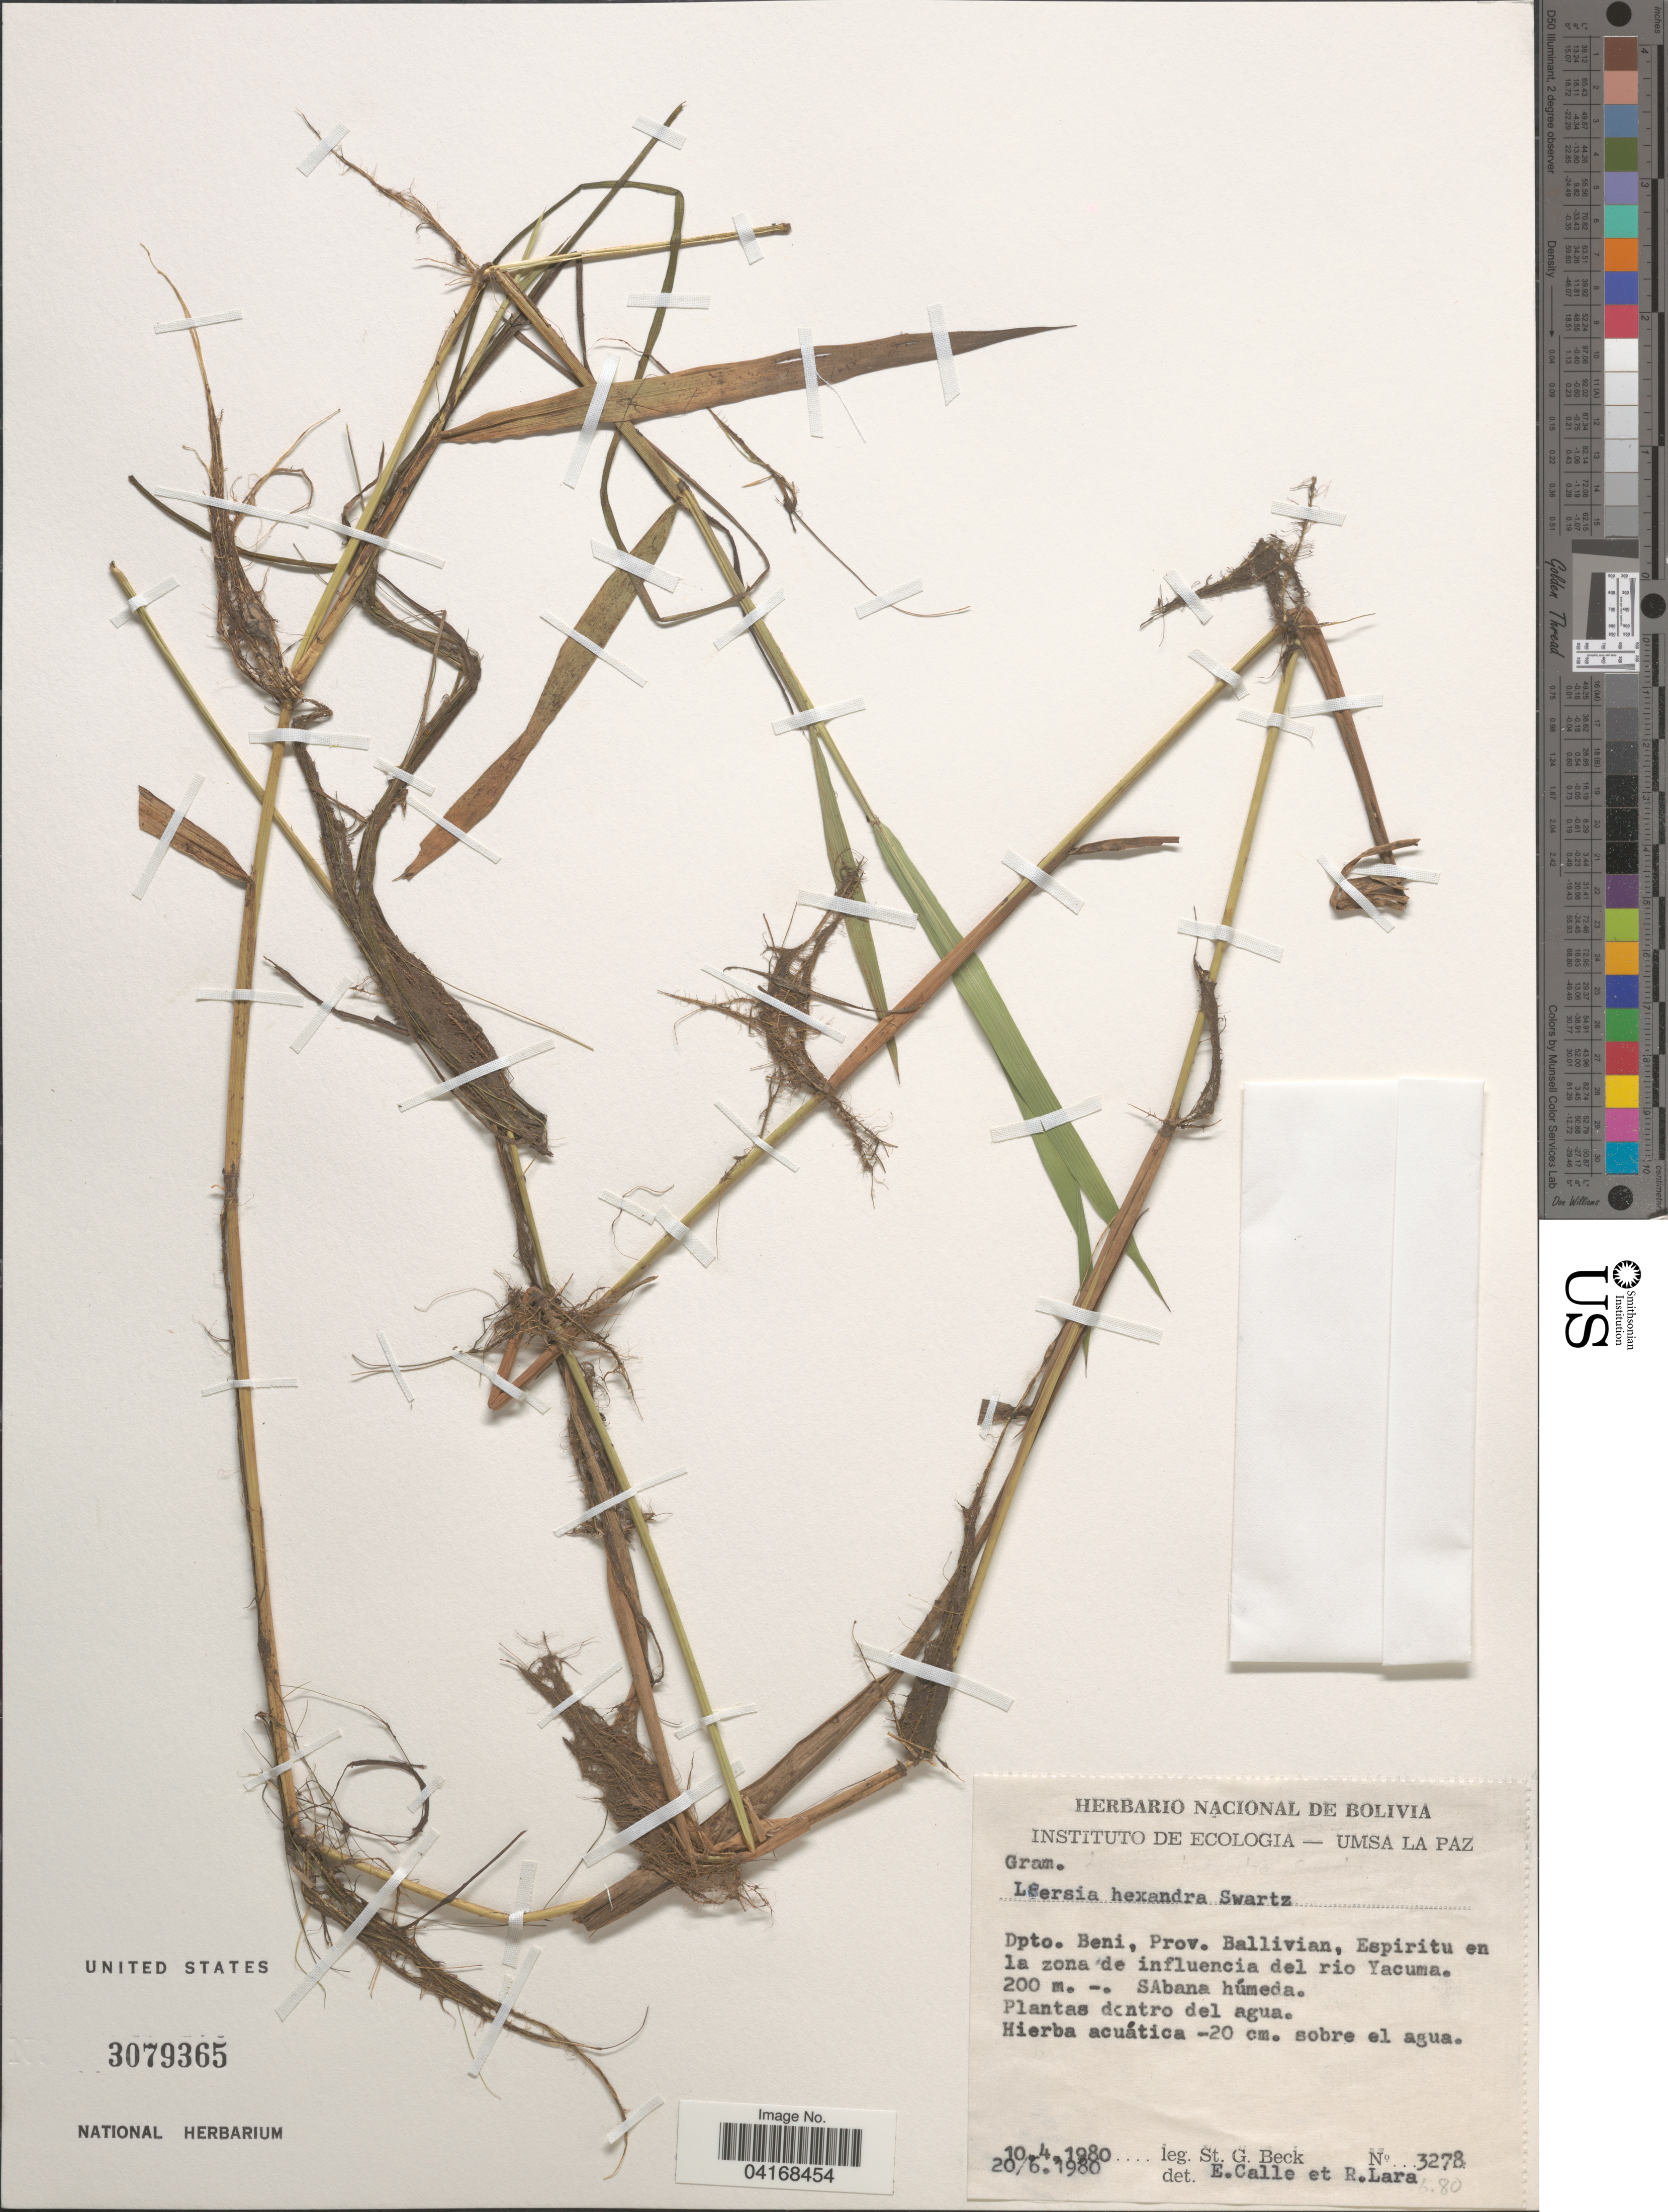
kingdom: Plantae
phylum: Tracheophyta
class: Liliopsida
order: Poales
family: Poaceae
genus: Leersia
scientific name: Leersia hexandra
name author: Sw.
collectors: S. G. Beck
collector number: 3278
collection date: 1980-04-10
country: Bolivia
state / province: Beni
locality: Dpto. Beni, Prov. Ballivian, Espiritu en la zona de influencia del rio Yacuma.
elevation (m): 200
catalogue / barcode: US 3079365